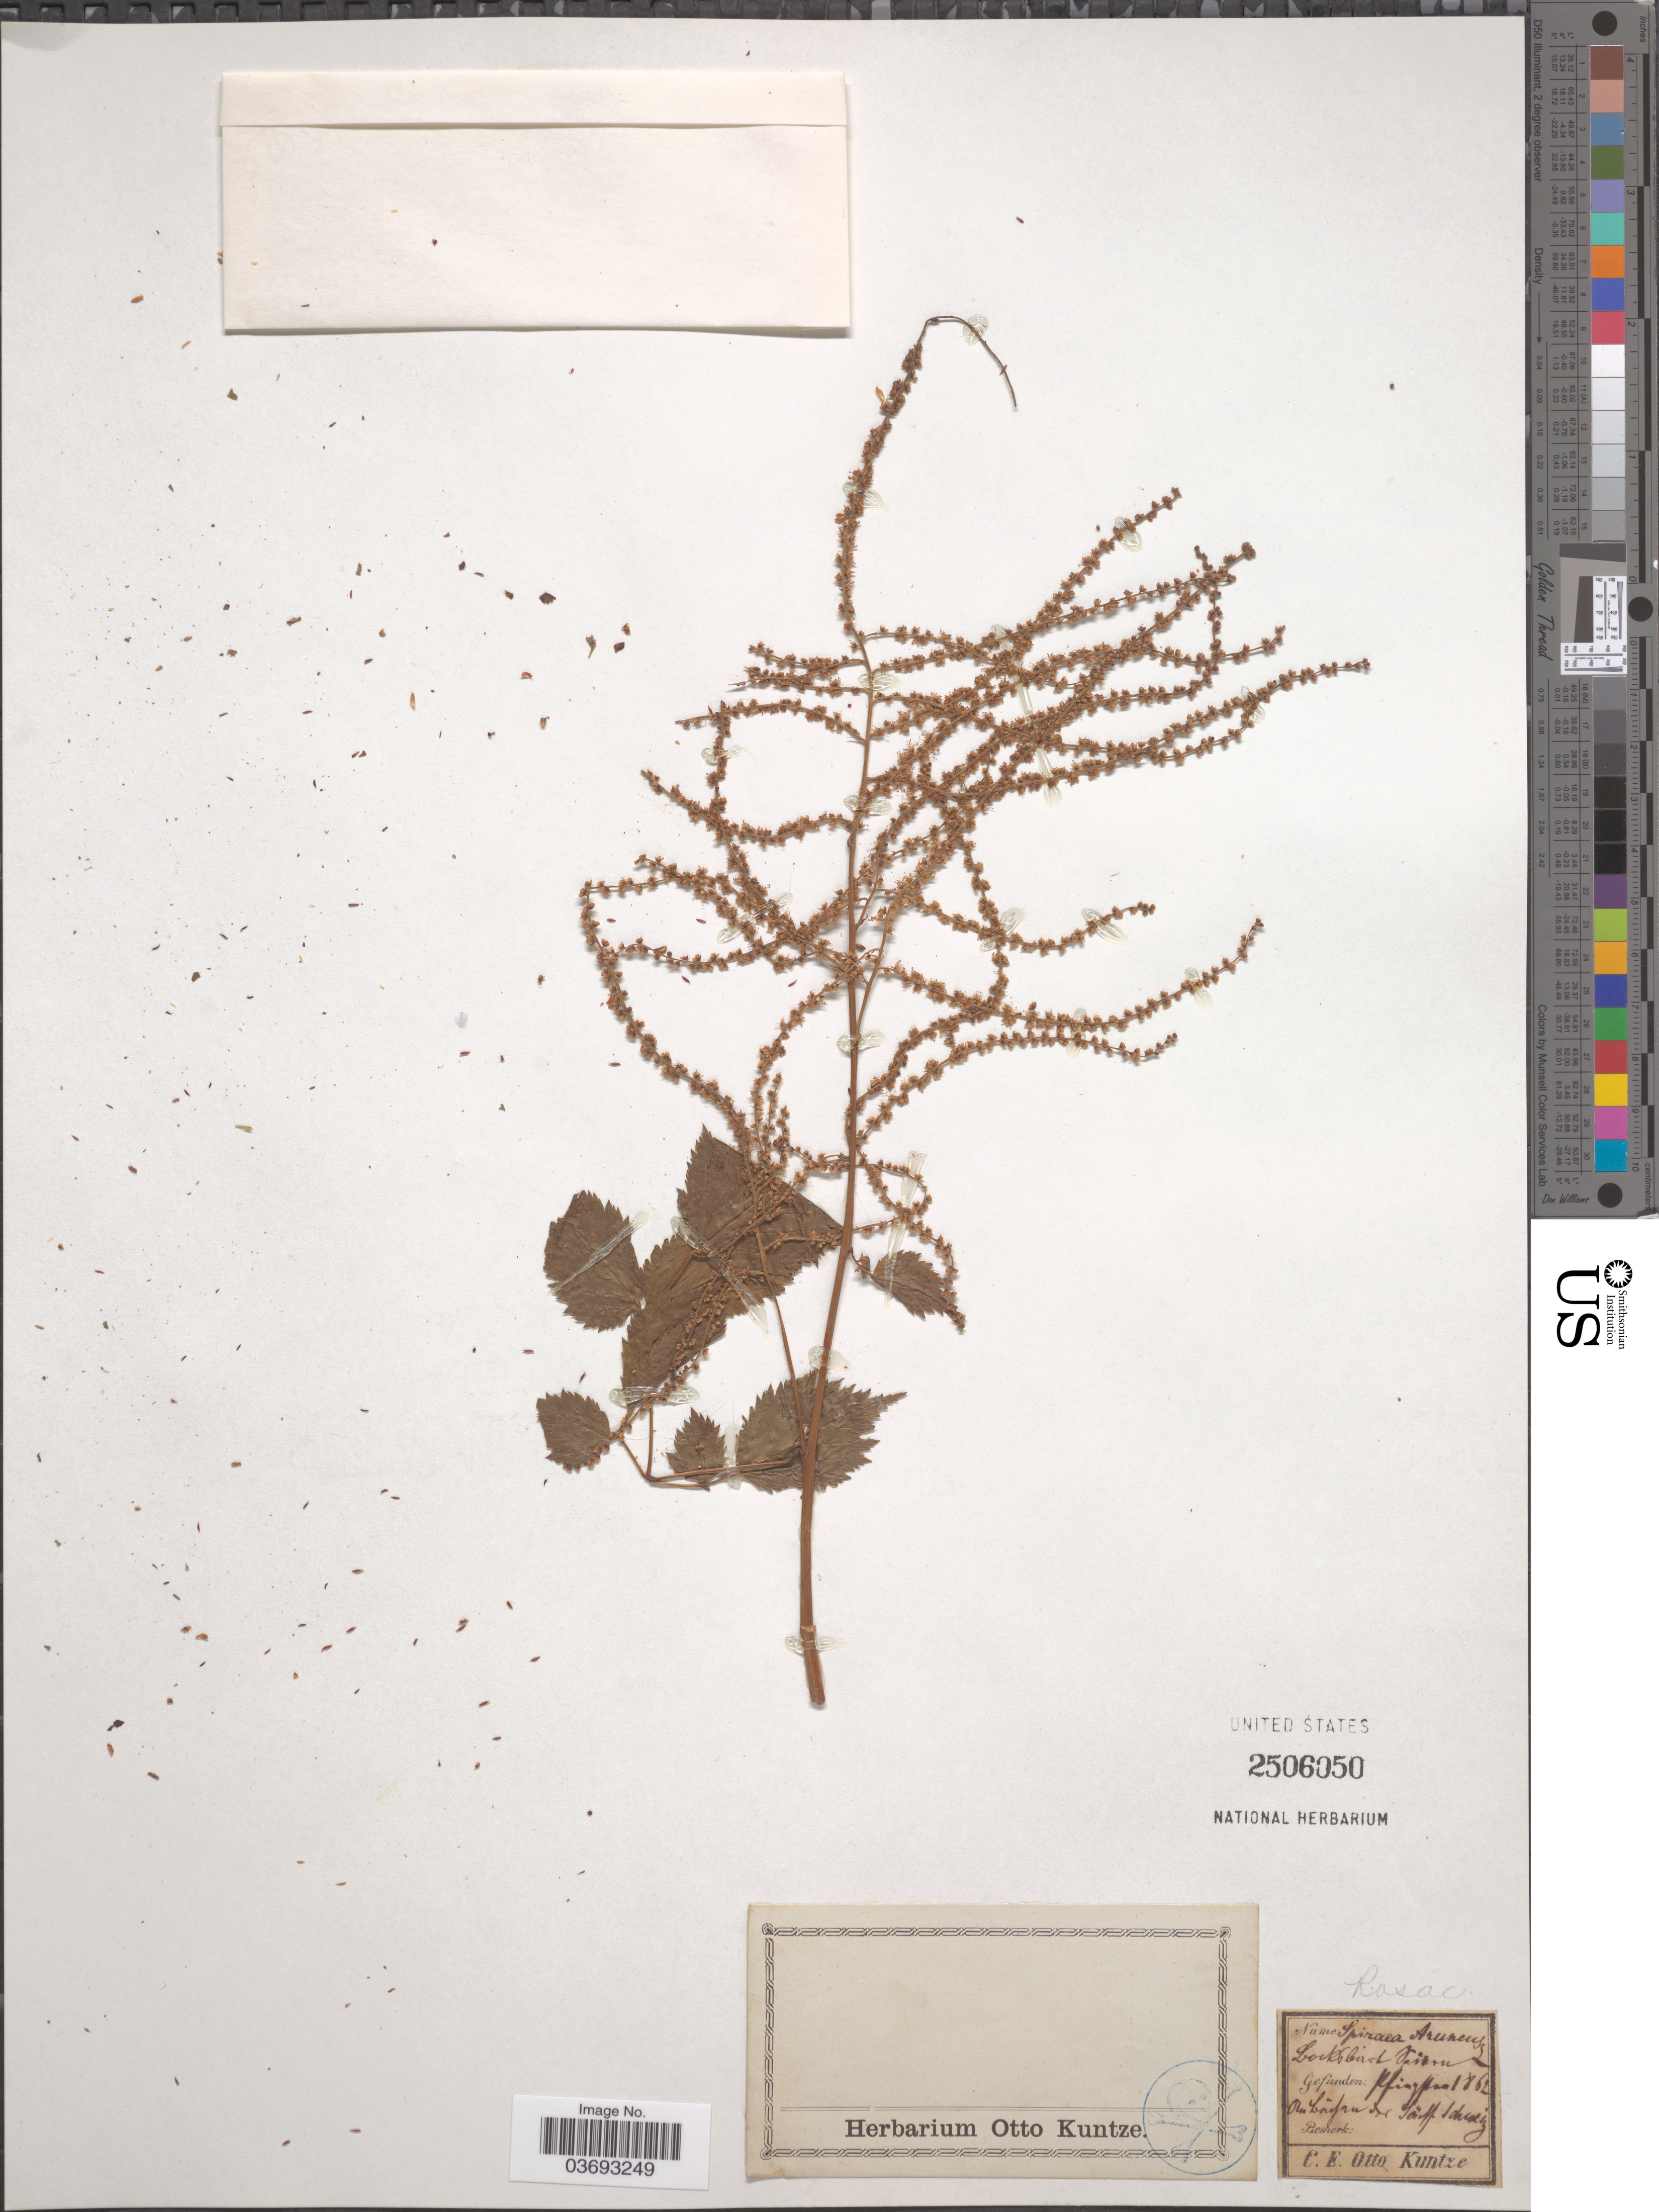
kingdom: Plantae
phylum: Tracheophyta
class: Magnoliopsida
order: Rosales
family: Rosaceae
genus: Spiraea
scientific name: Spiraea aruncus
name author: L.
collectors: C.E.O. Kuntze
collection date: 1862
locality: [illegible text].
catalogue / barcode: US 2506050